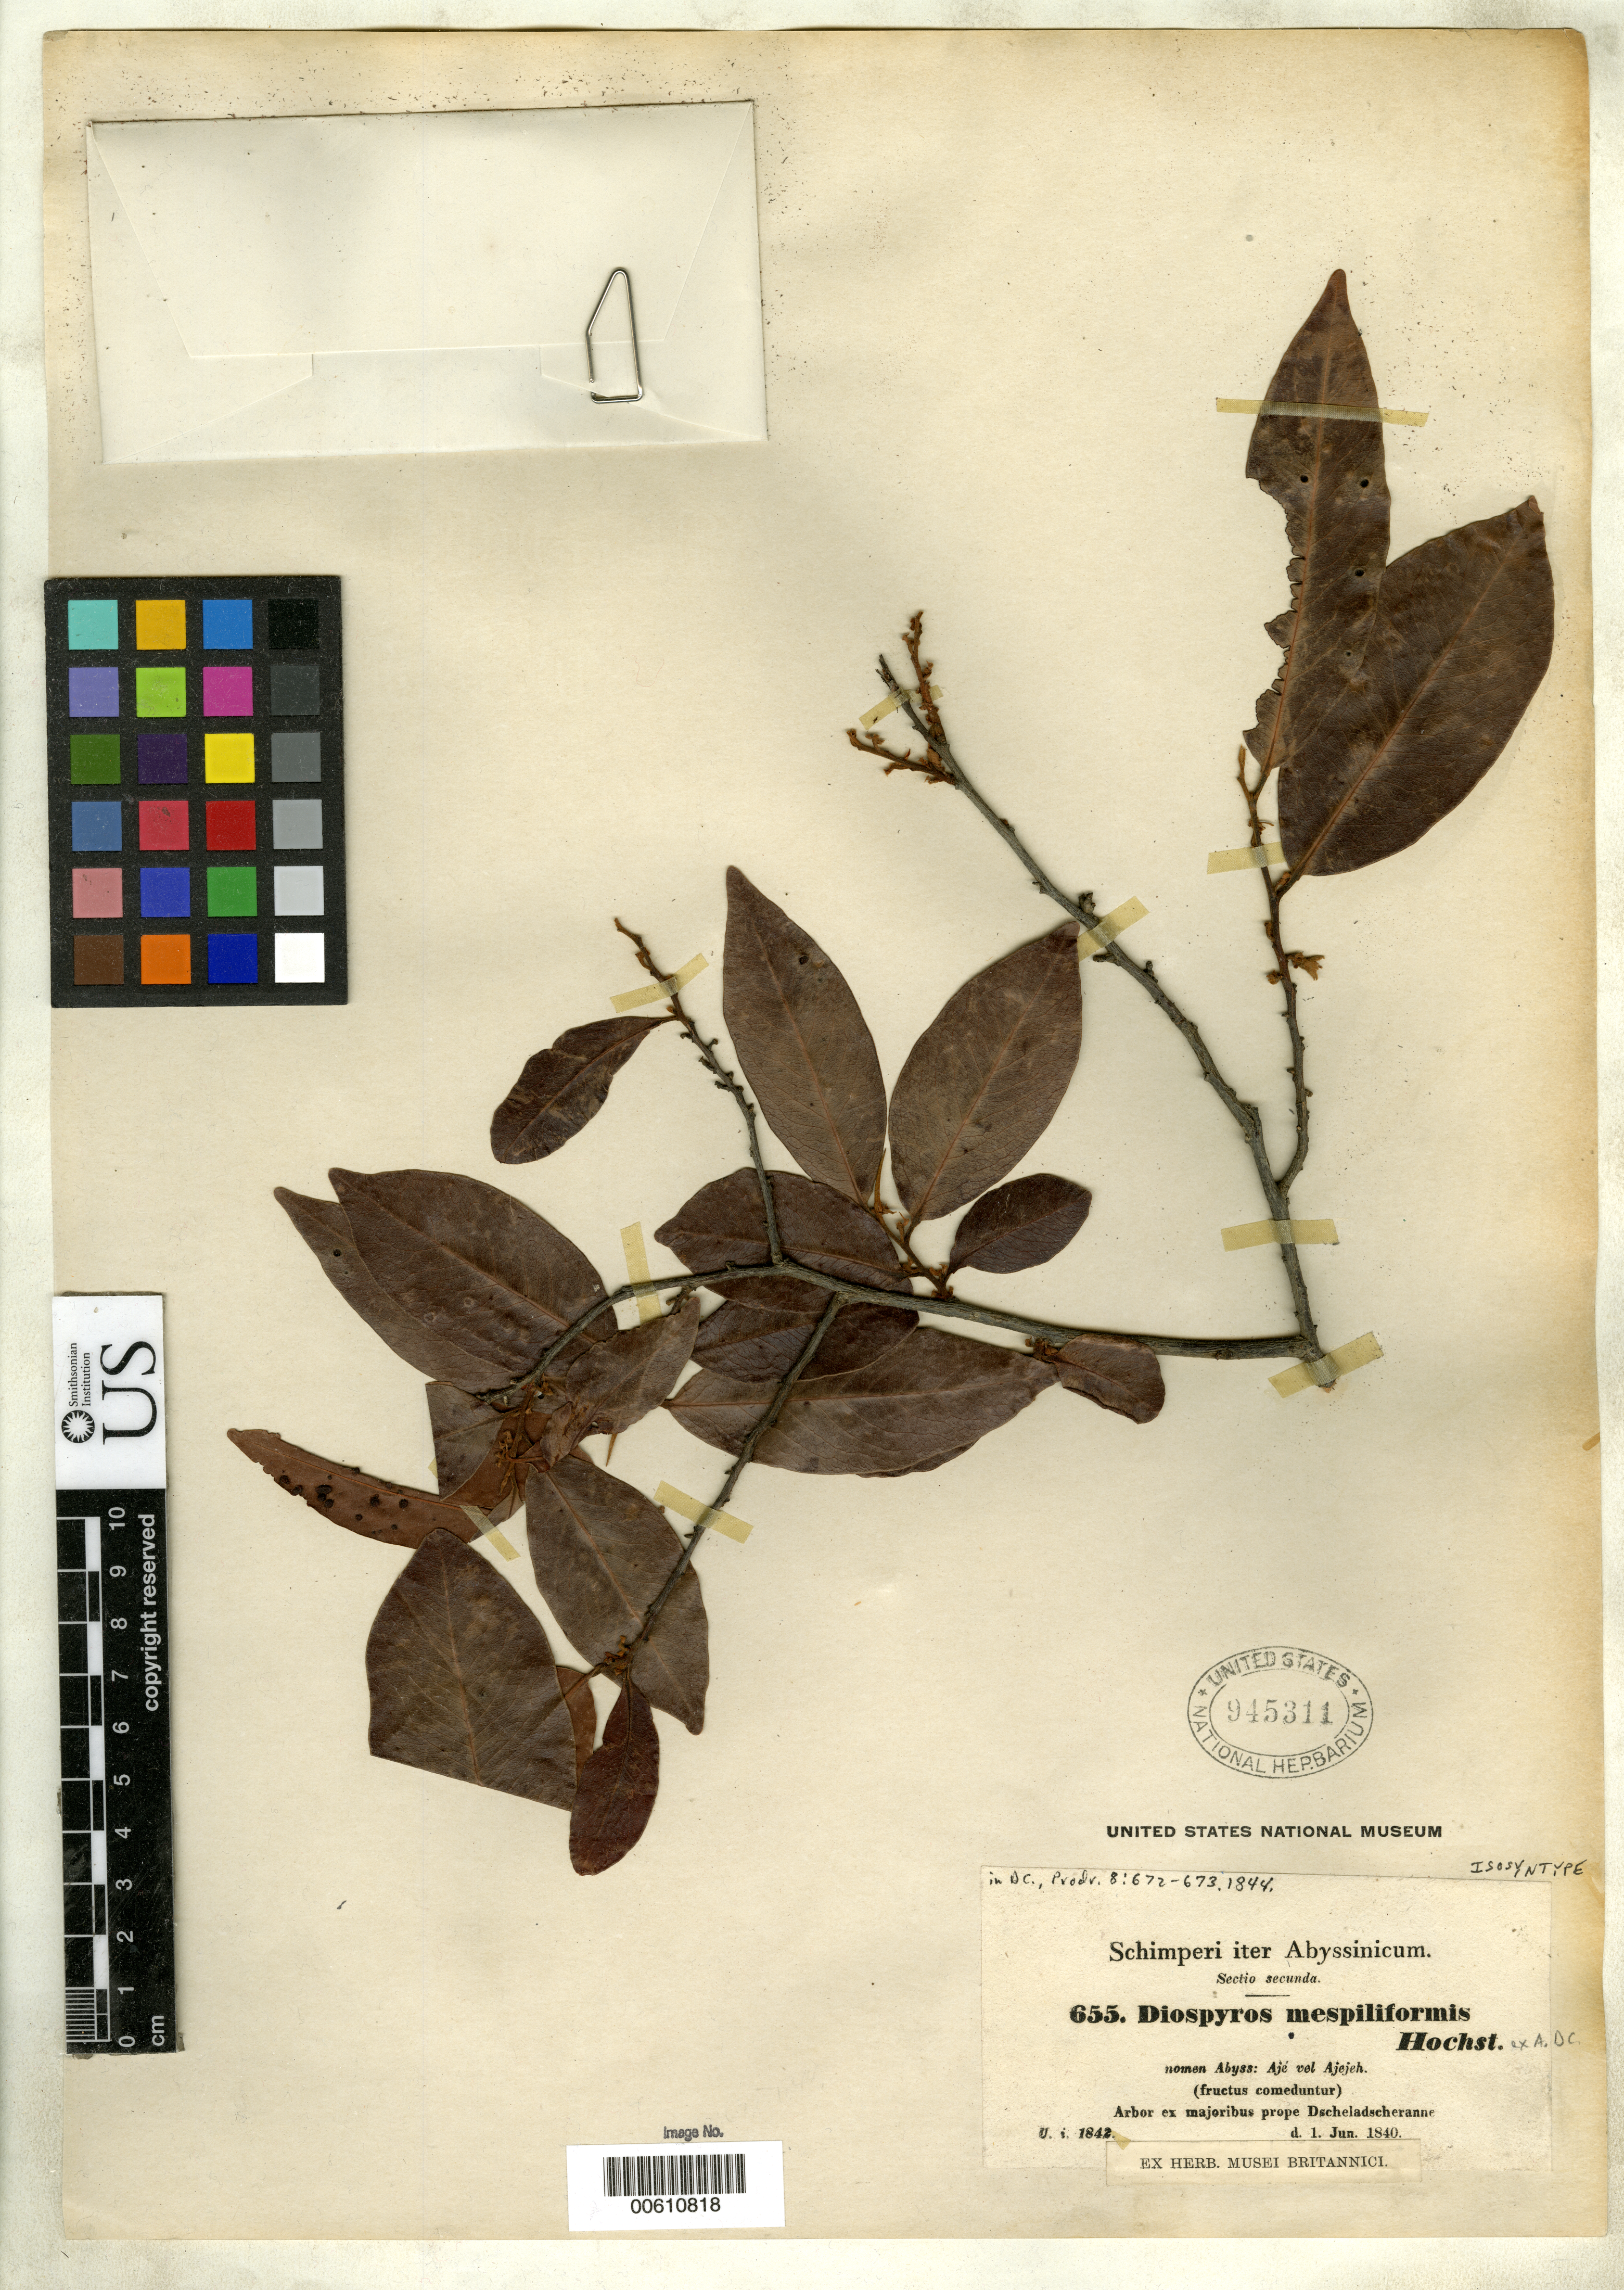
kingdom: Plantae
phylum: Tracheophyta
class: Magnoliopsida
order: Ericales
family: Ebenaceae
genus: Diospyros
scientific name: Diospyros mespiliformis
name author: Hochst. ex A. DC.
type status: Isosyntype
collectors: -. Schimper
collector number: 655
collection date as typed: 01 Jun 1842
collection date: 1842-06-01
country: Ethiopia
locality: "nomen Abyss: Ajé vel Ajejeh".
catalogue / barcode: US 945311